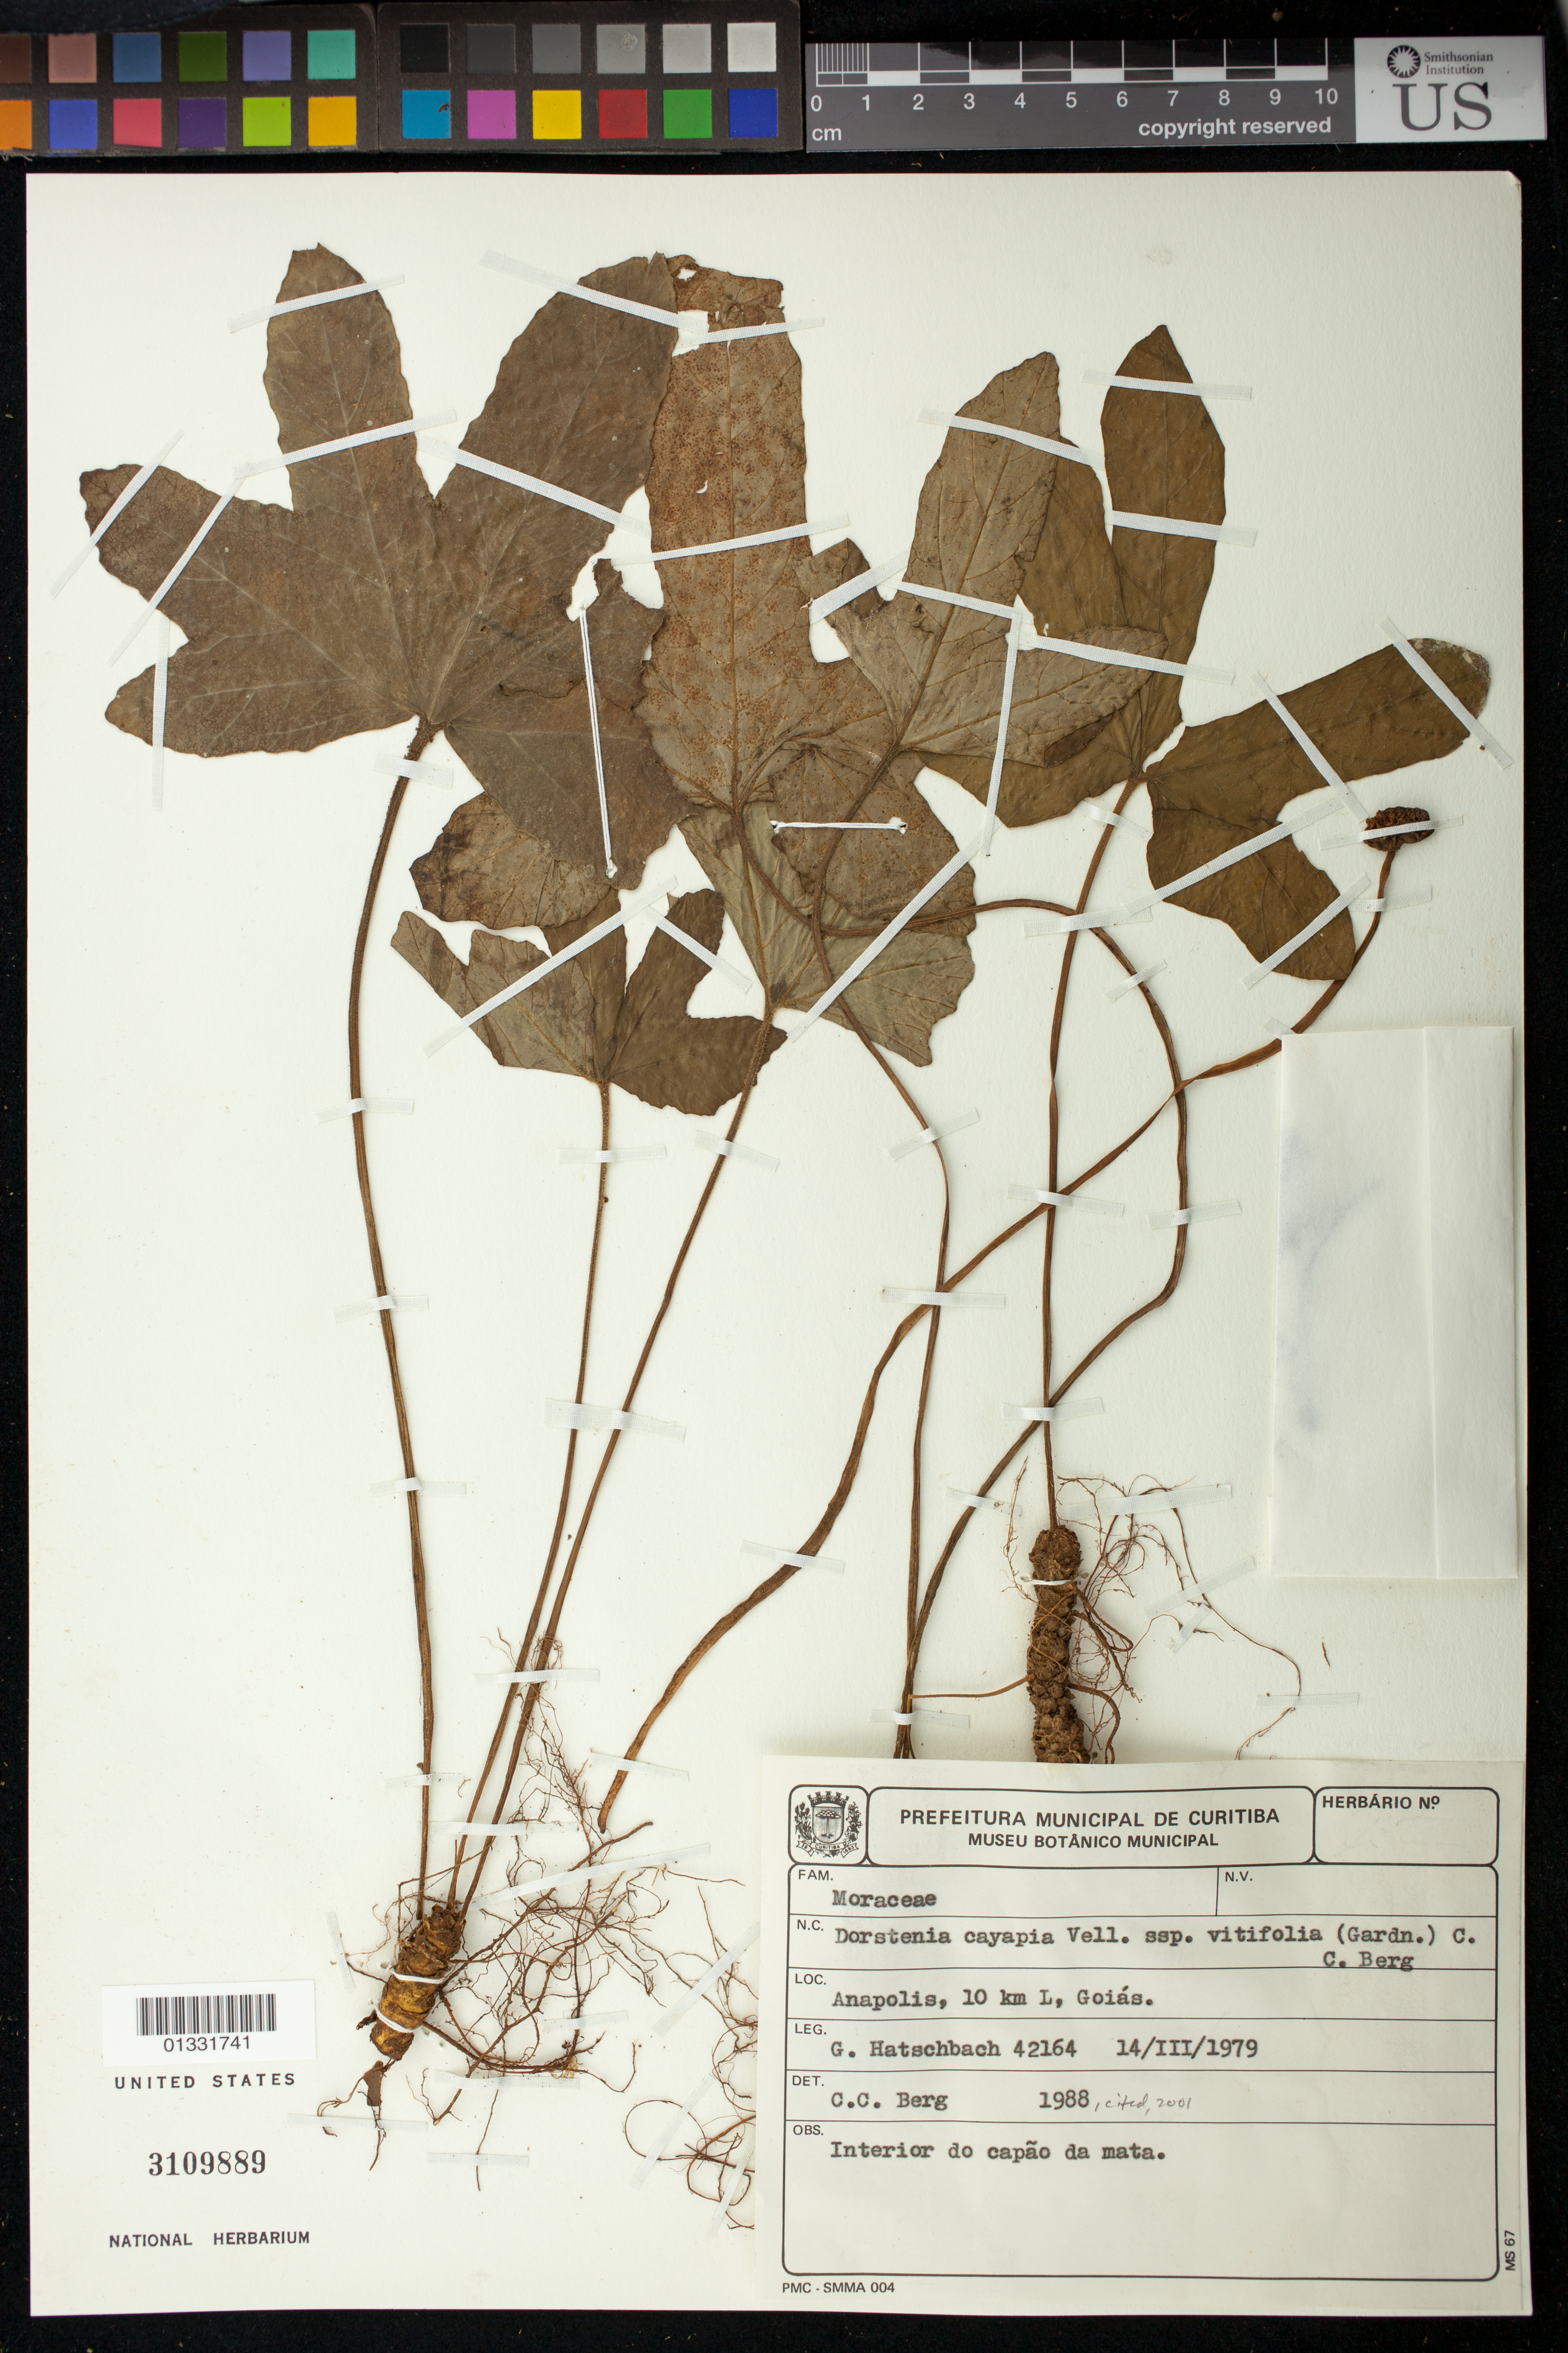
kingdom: Plantae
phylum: Tracheophyta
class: Magnoliopsida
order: Rosales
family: Moraceae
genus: Dorstenia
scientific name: Dorstenia cayapia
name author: Vell.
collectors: G. Hatschbach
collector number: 42164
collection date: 1979-03-14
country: Brazil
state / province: Goiás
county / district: Anápolis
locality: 10km L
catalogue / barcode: US 3109889